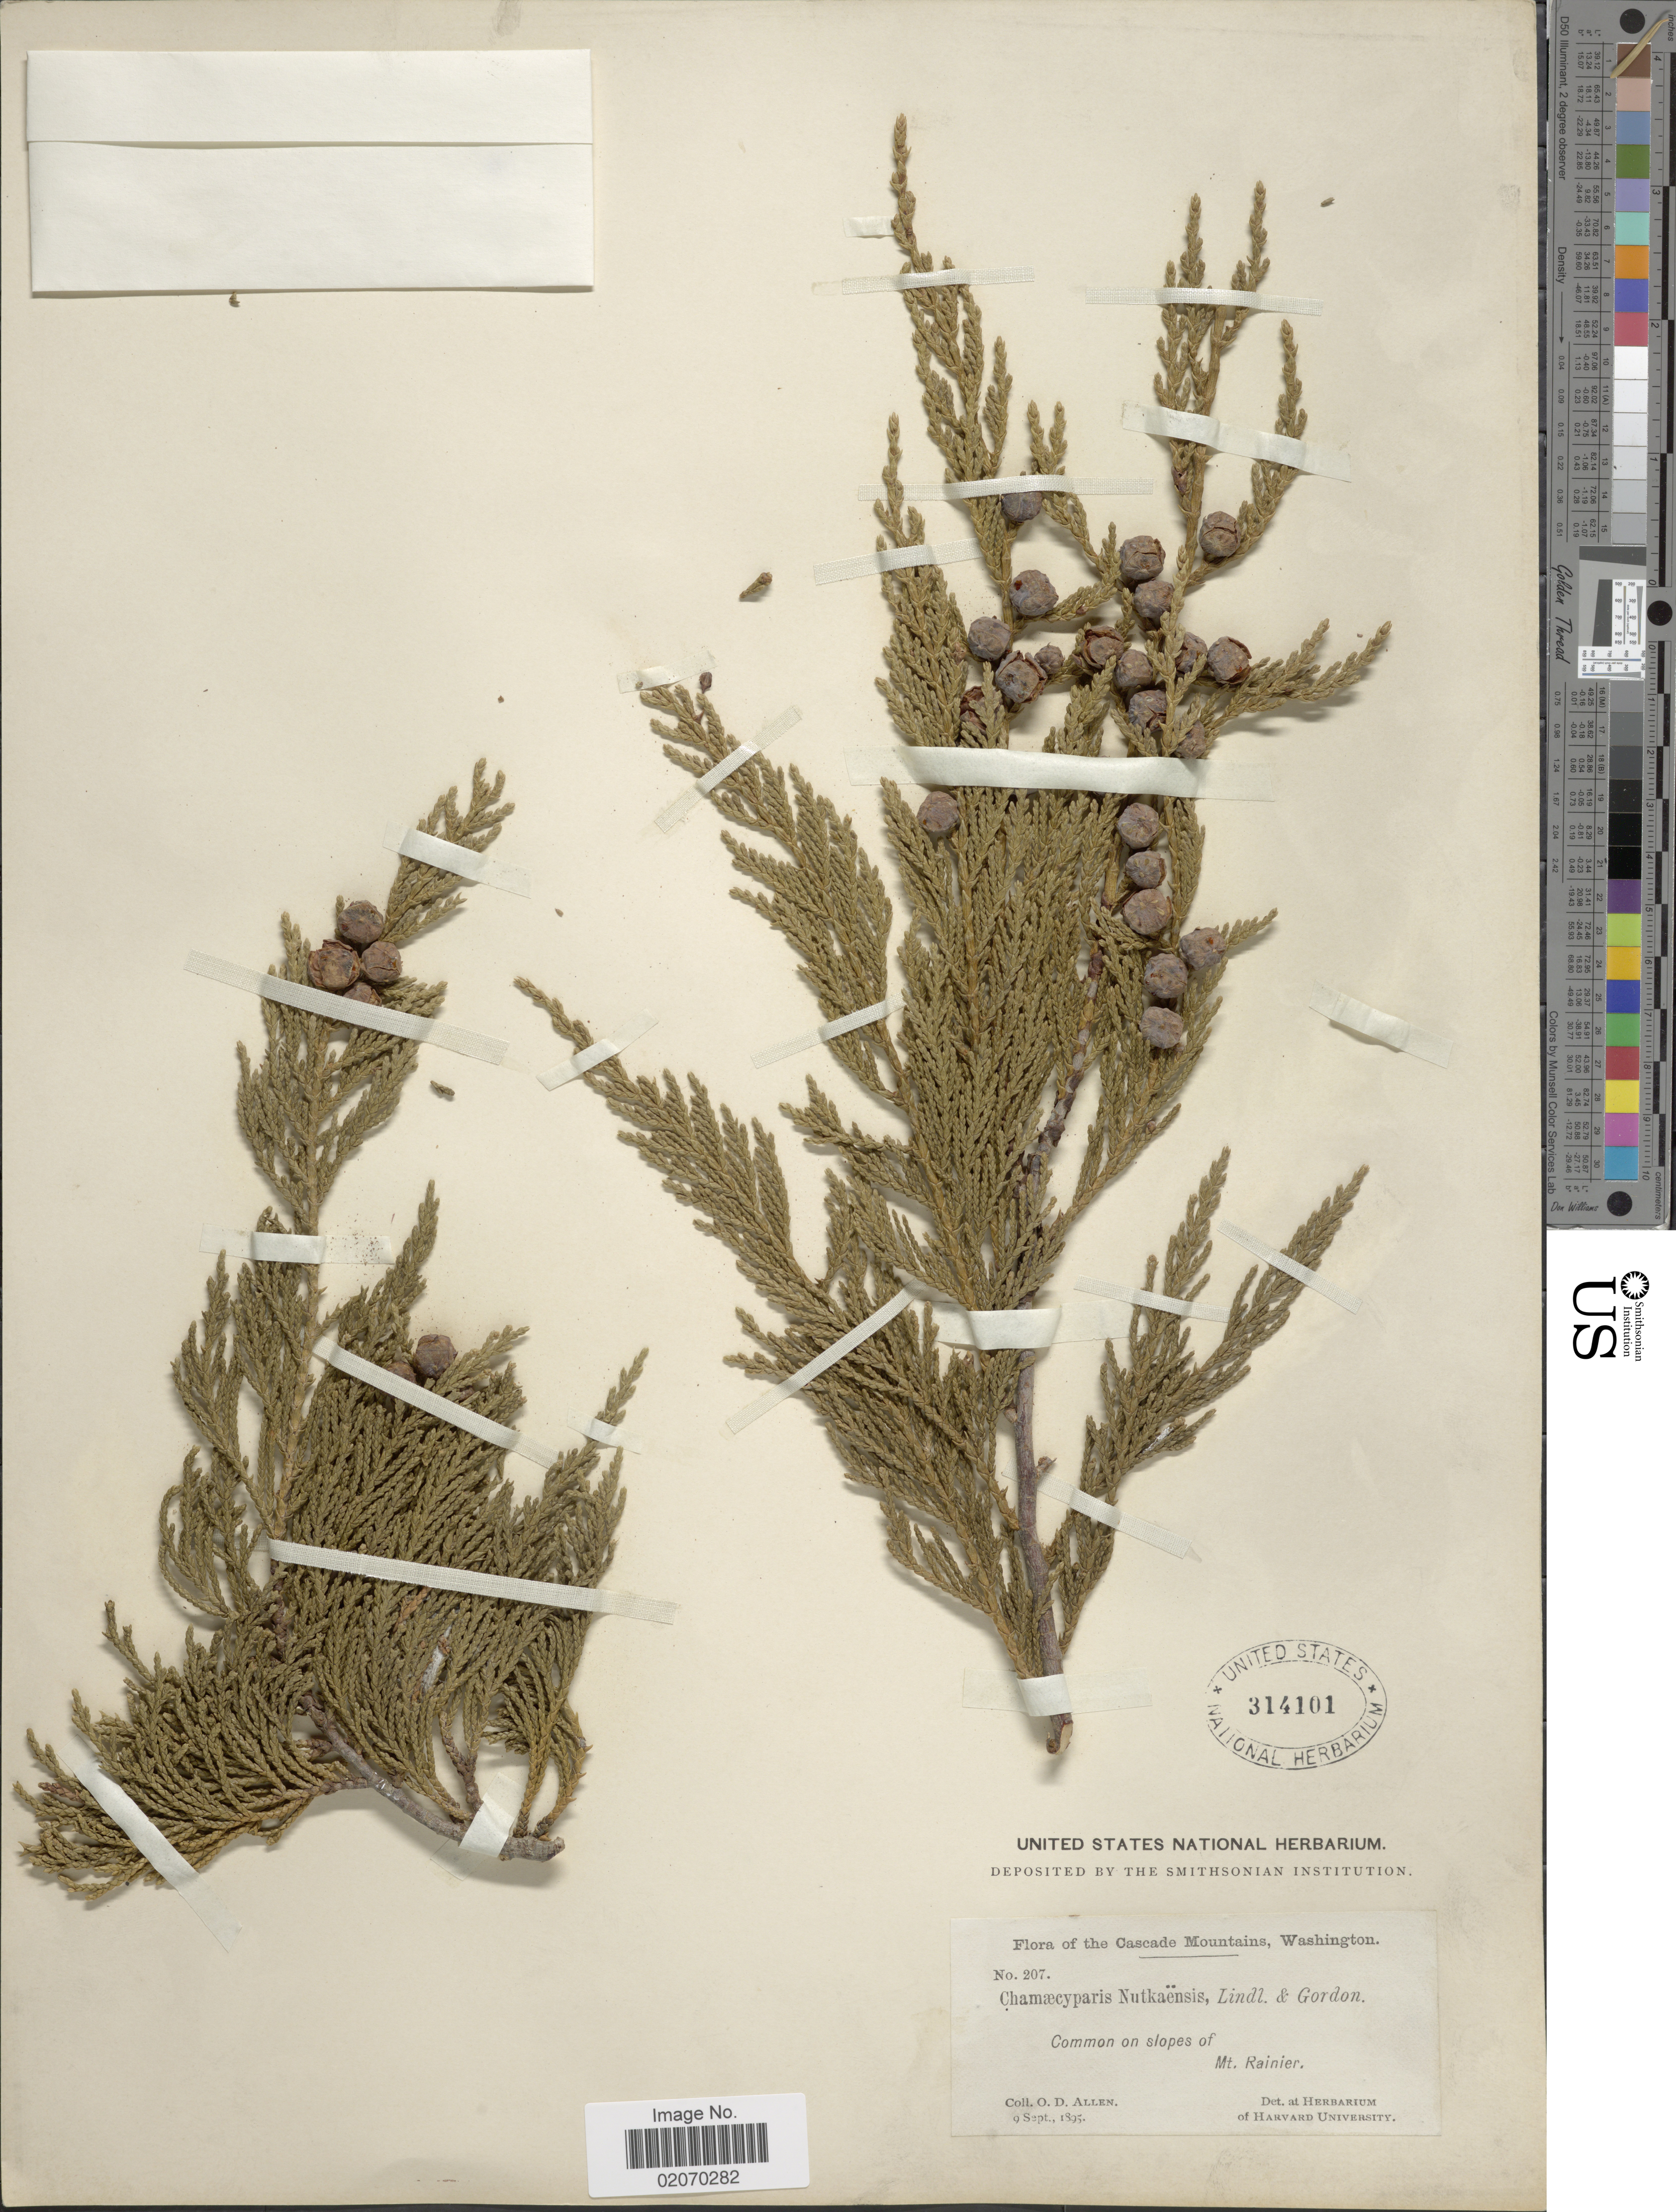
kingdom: Plantae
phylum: Tracheophyta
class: Pinopsida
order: Pinales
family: Cupressaceae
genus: Chamaecyparis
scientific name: Chamaecyparis nootkatensis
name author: (D. Don) Spach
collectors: O. D. Allen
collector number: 207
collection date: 1895-09-09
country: United States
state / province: Washington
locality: Cascade Mountains. Mt. Rainier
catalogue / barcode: US 314101